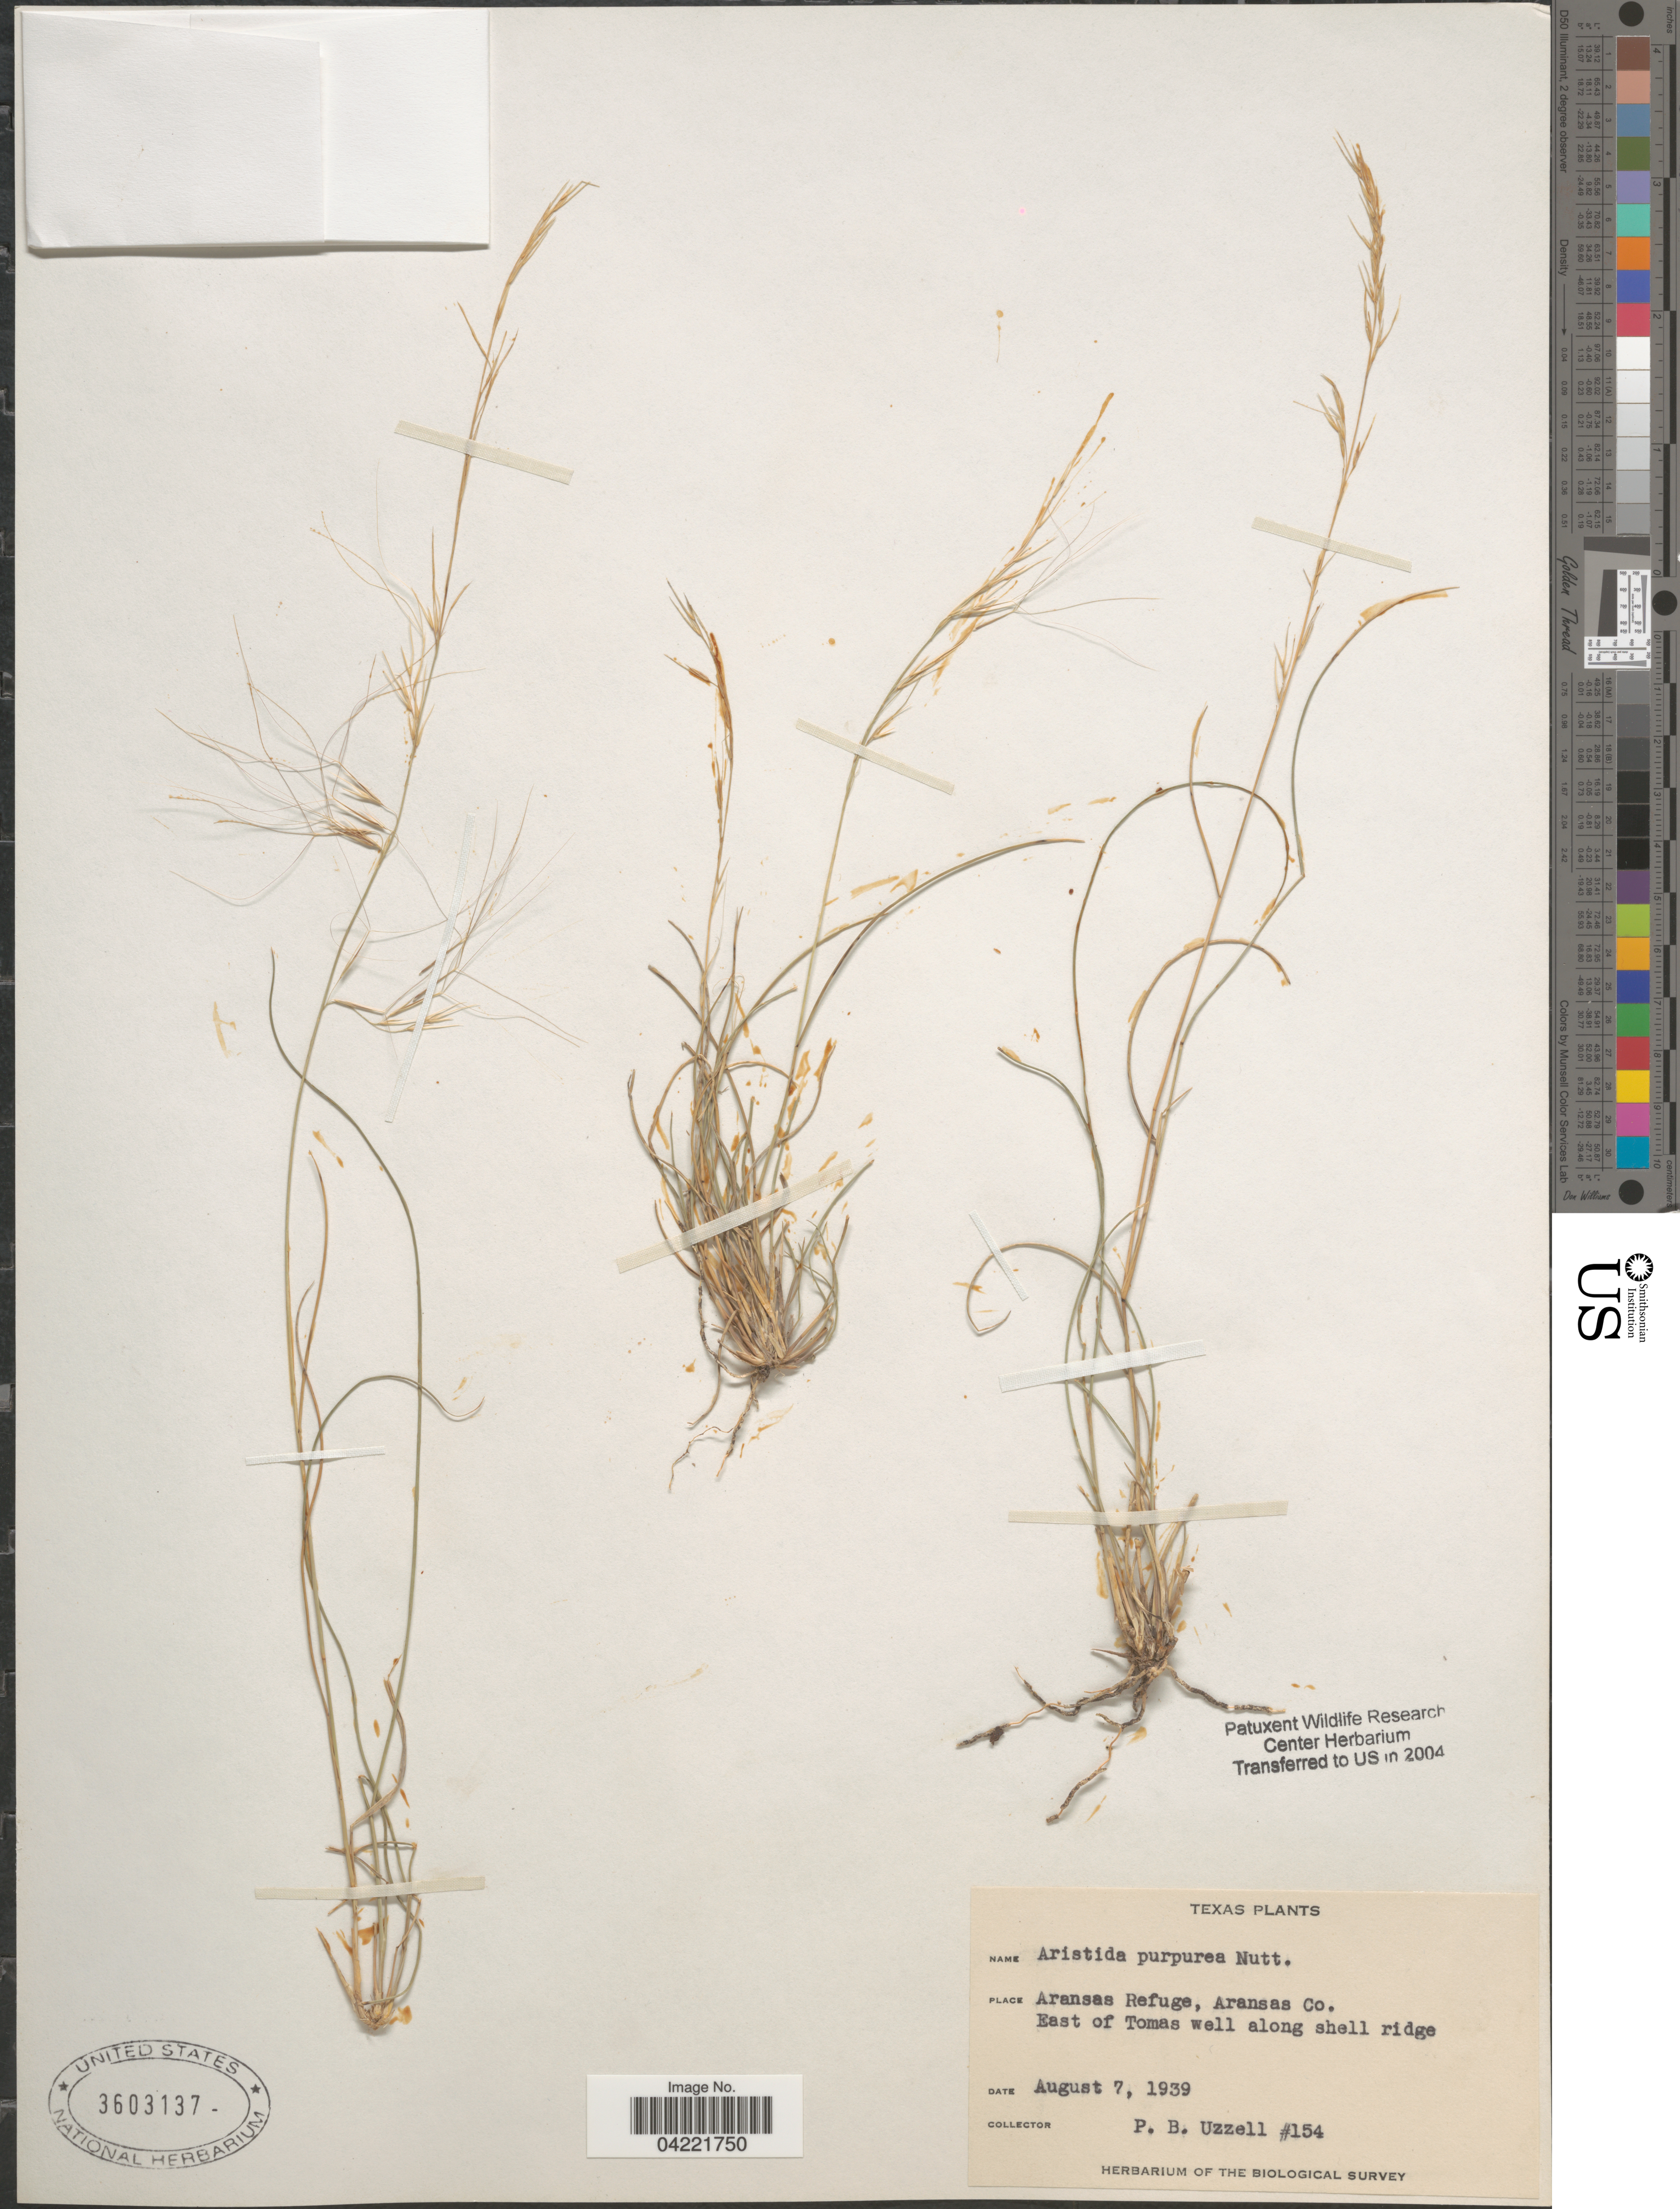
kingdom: Plantae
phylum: Tracheophyta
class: Liliopsida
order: Poales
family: Poaceae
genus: Aristida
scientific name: Aristida purpurea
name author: Nutt.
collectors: P. Uzzell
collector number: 154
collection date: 1939-08-07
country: United States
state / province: Texas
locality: Aransas Refuge, Aransas Co. East of Tomas well along shell ridge. Biological Survey.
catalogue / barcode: US 3603137